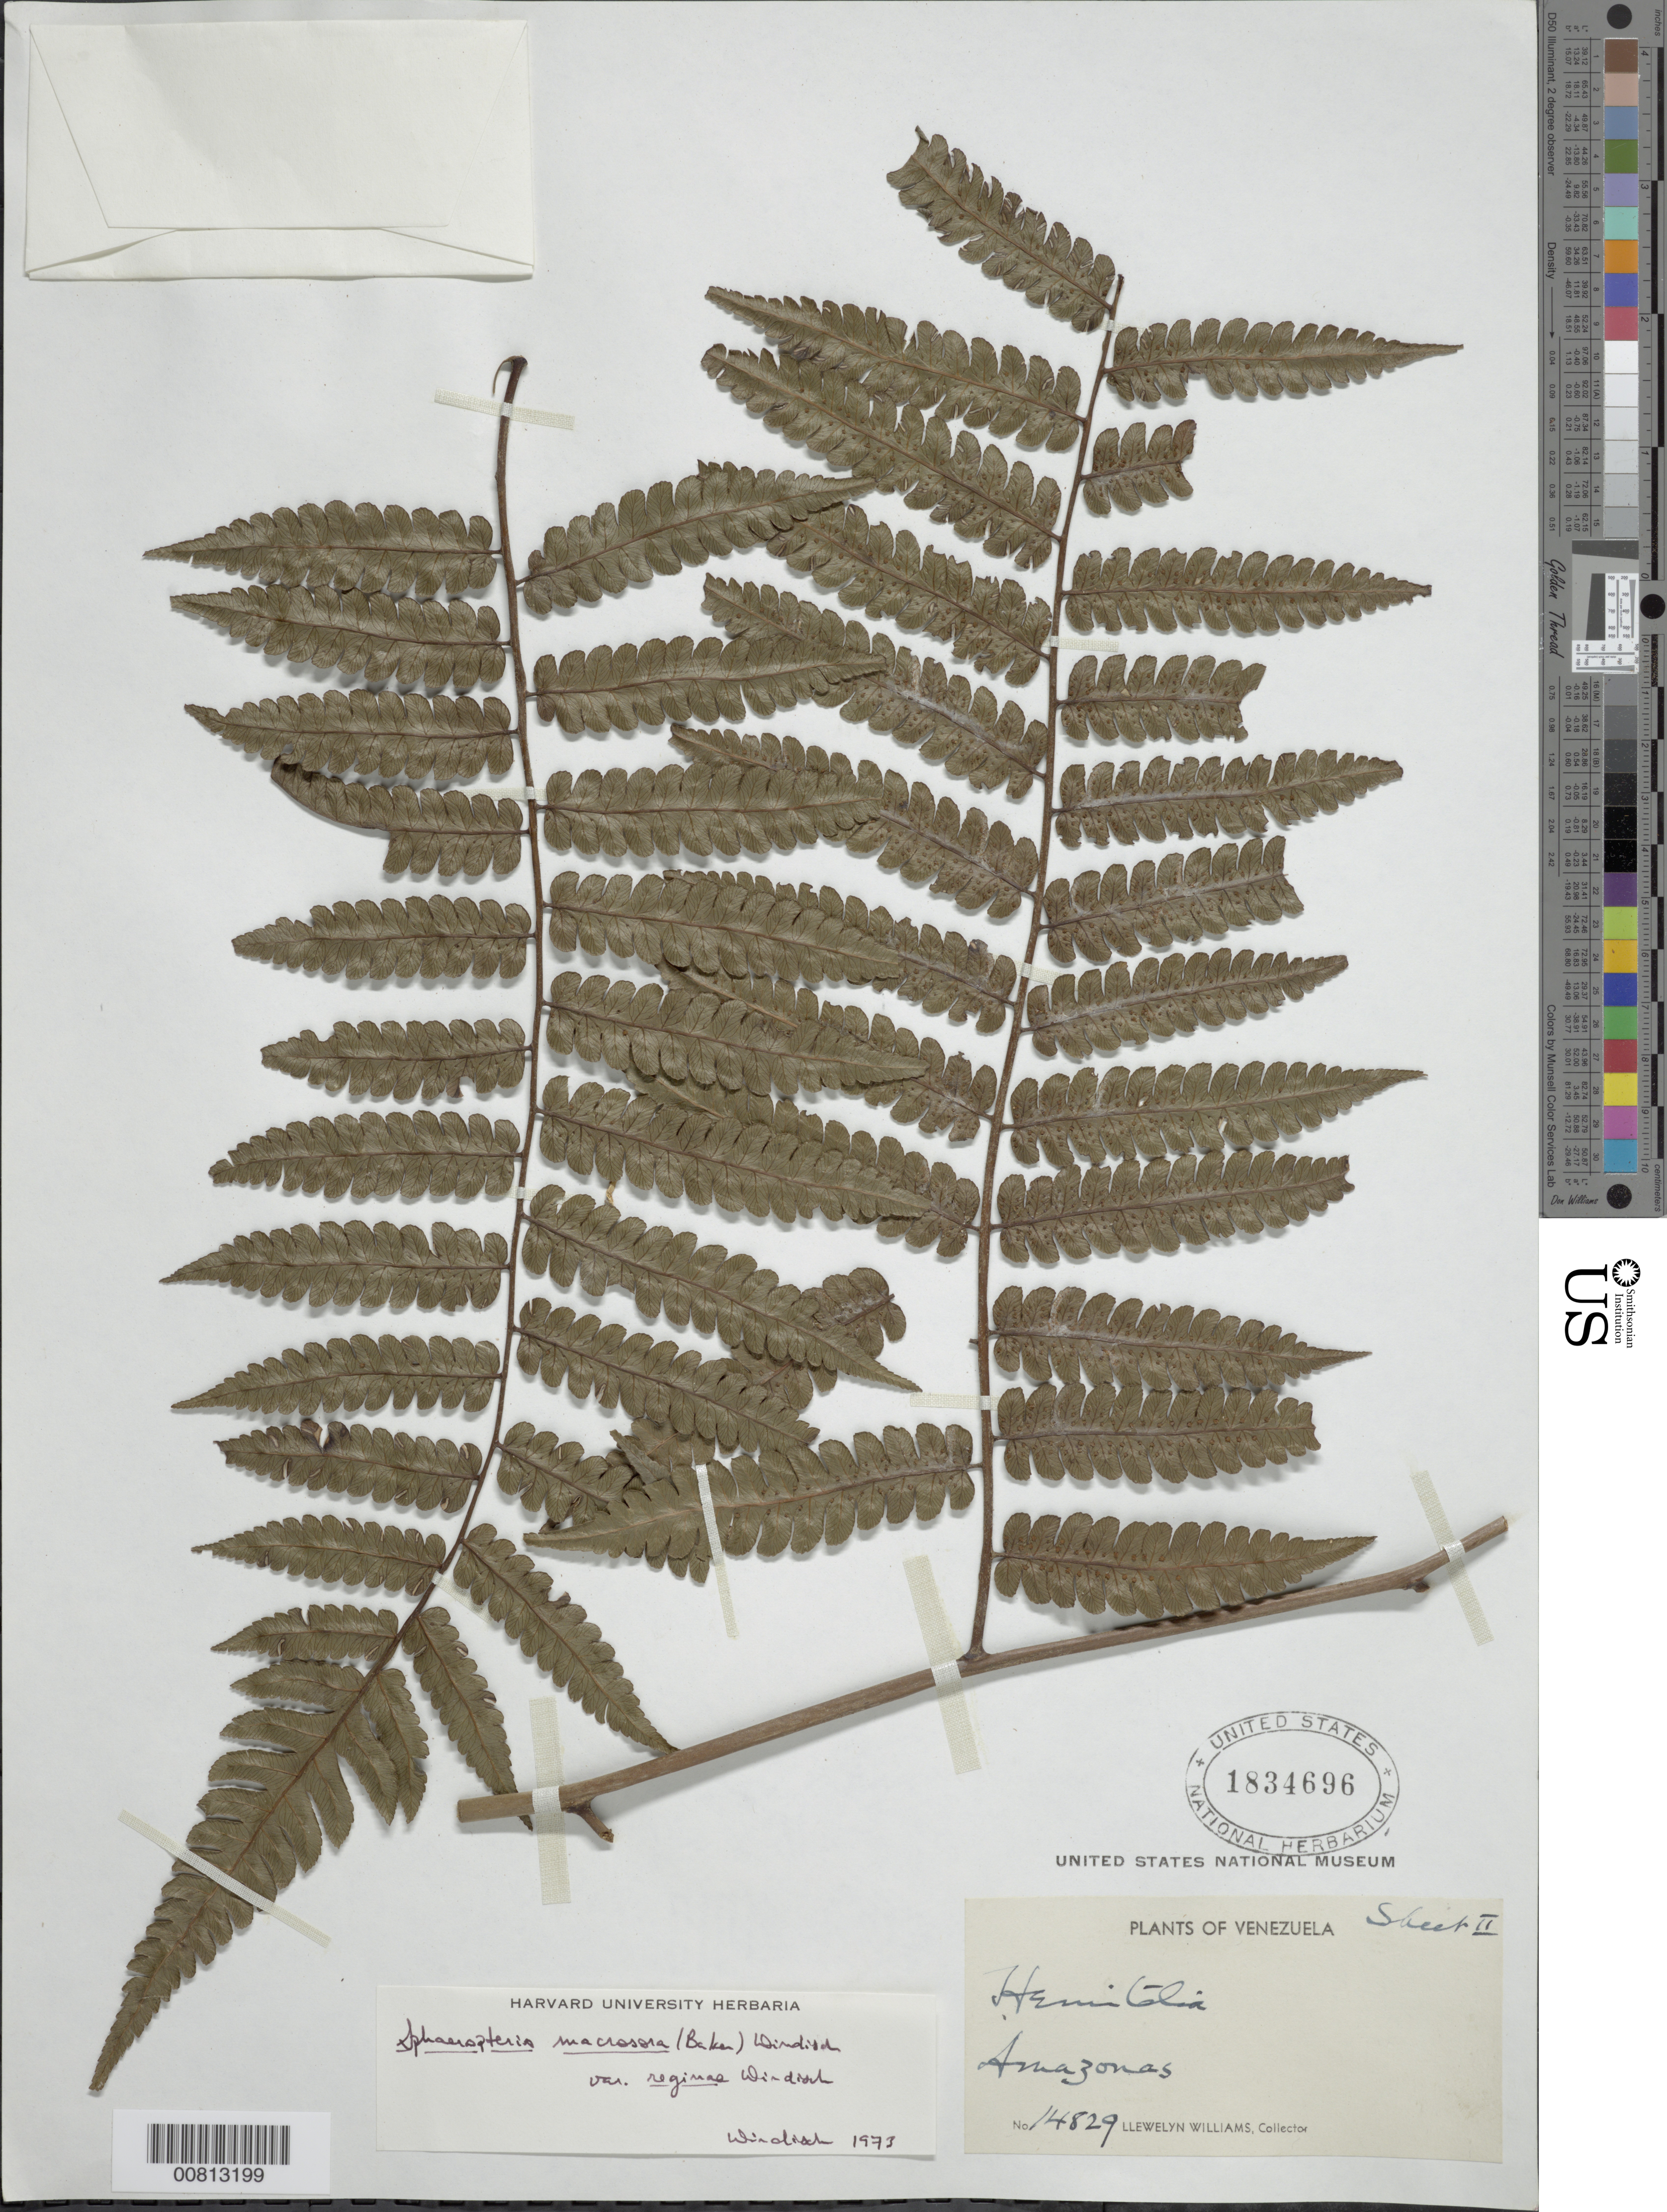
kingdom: Plantae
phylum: Tracheophyta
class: Polypodiopsida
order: Cyatheales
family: Cyatheaceae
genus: Cyathea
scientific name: Cyathea traillii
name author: (Baker) Domin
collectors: Ll. Williams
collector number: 14829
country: Venezuela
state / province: Amazonas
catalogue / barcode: US 1834696